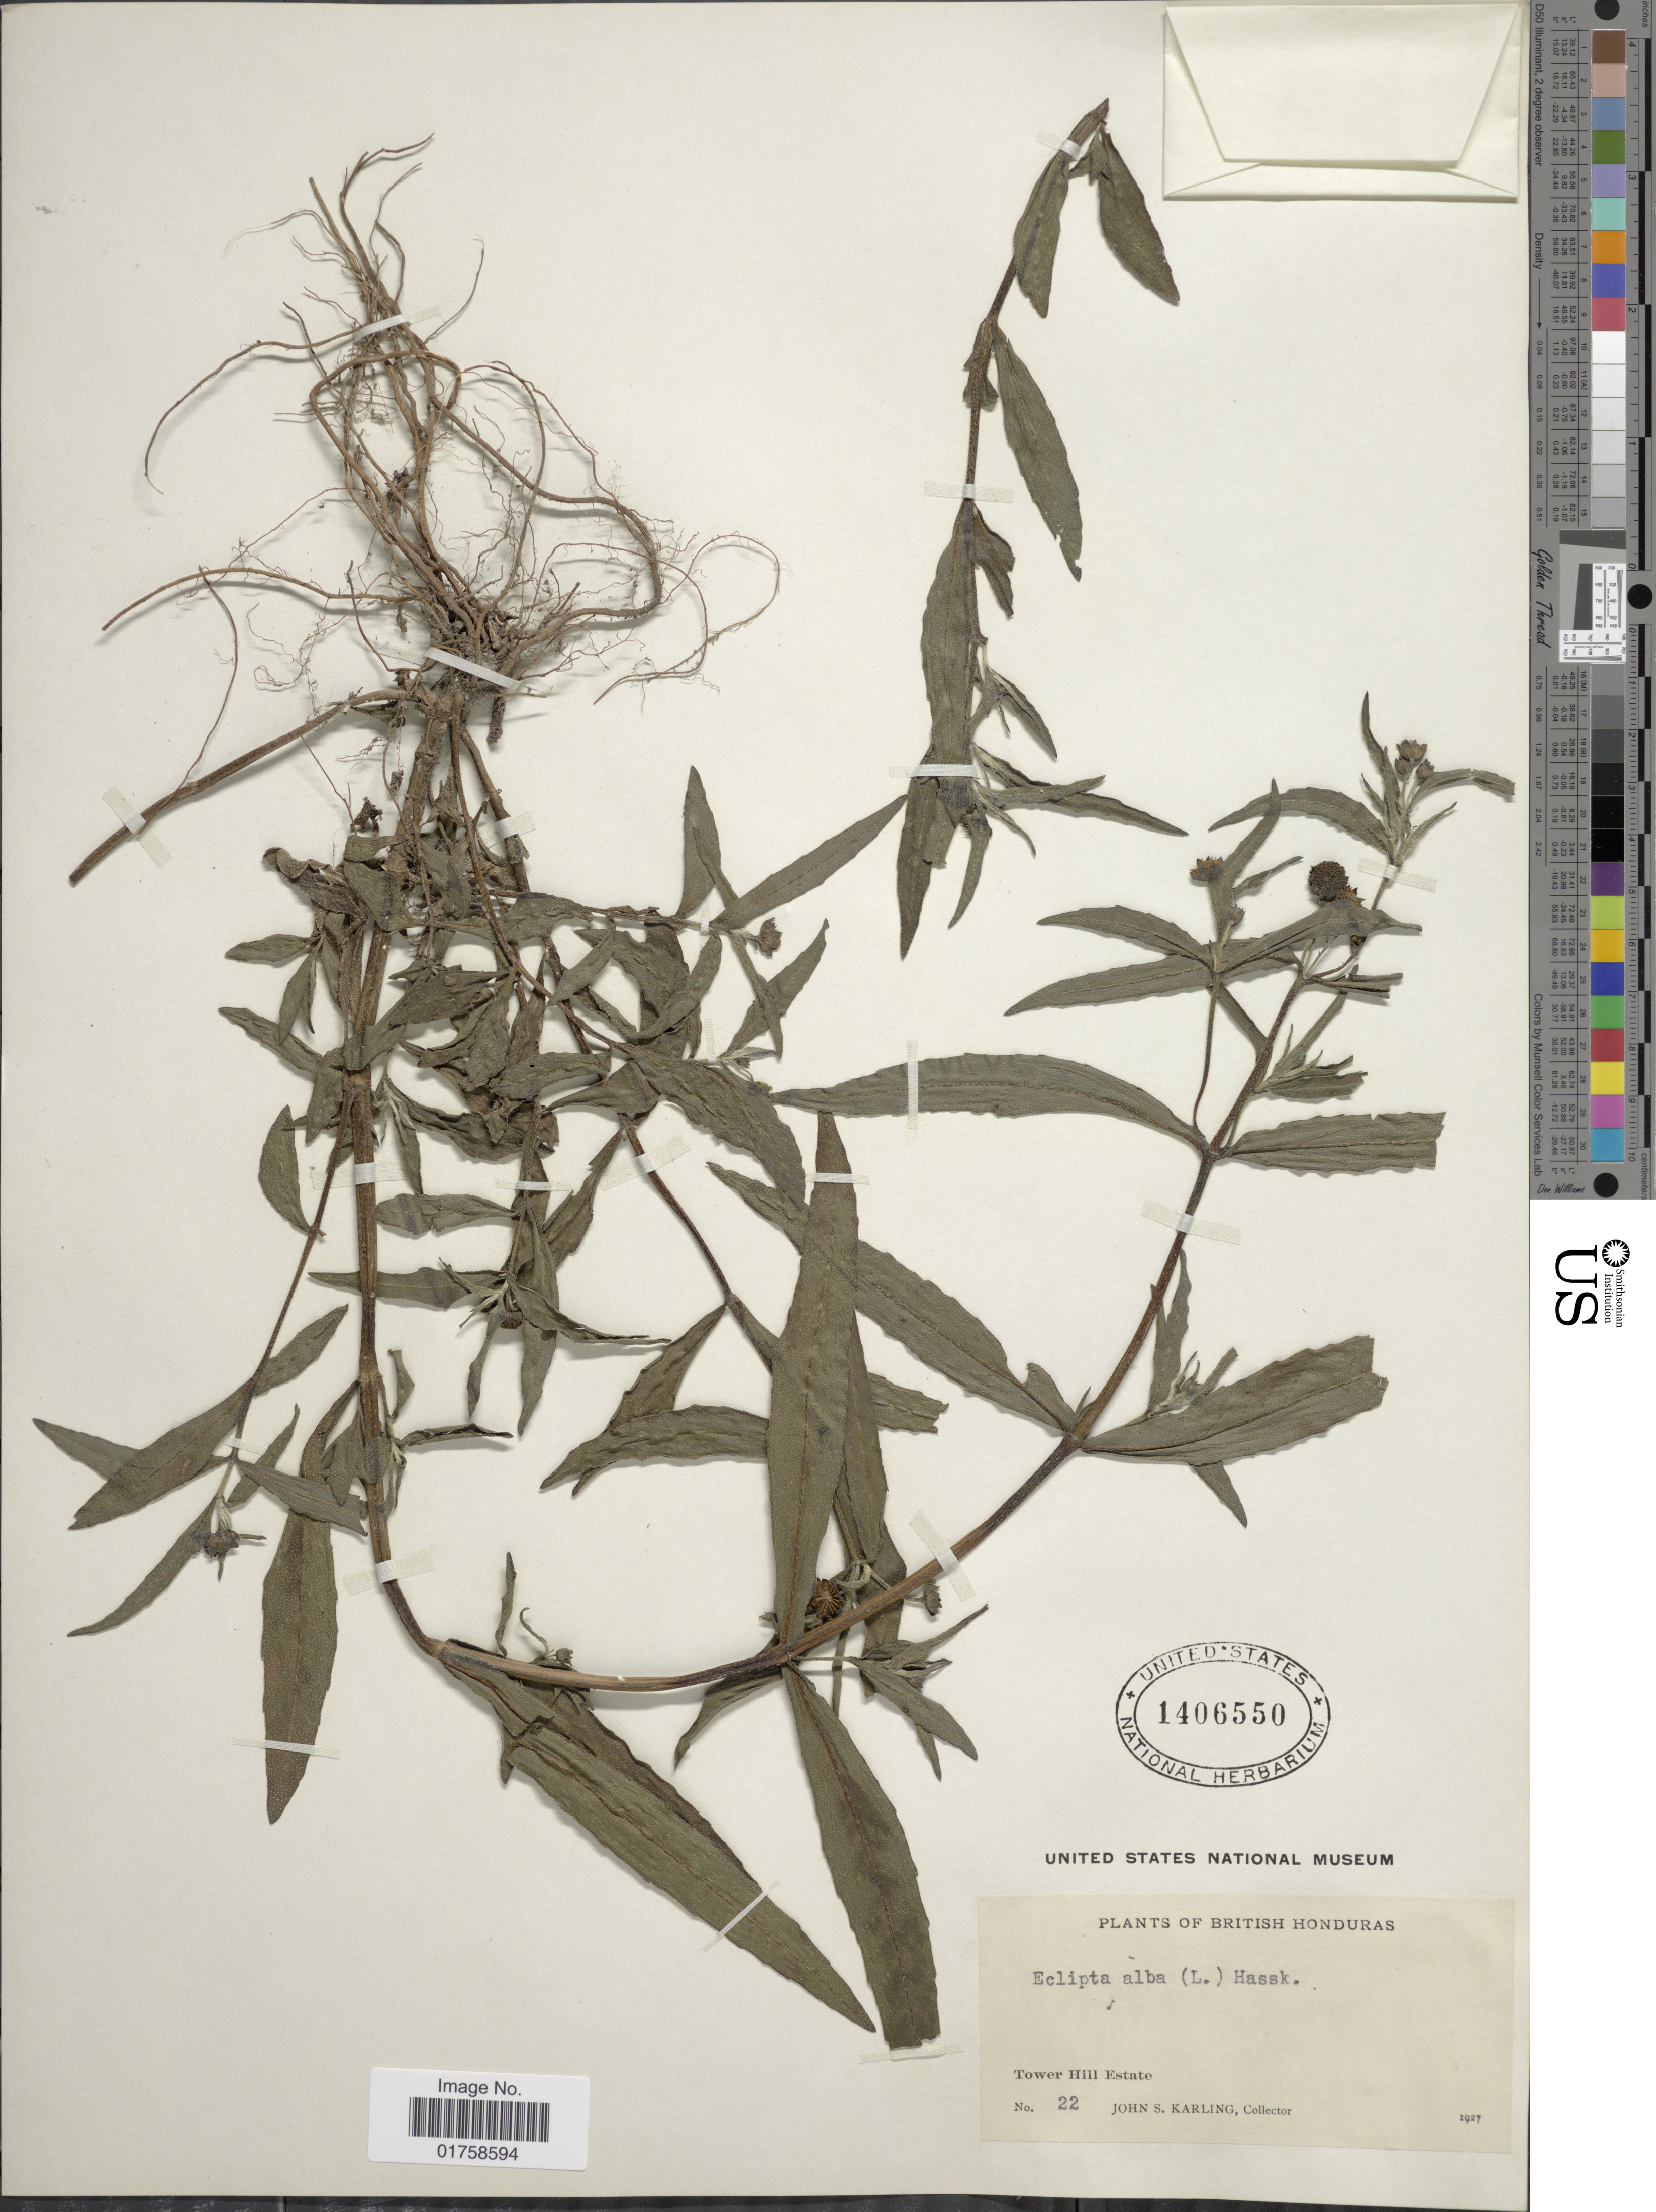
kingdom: Plantae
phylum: Tracheophyta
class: Magnoliopsida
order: Asterales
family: Asteraceae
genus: Eclipta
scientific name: Eclipta alba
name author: (L.) Hassk.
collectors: J. Karling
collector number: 22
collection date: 1927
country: Belize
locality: British Honduras. Tower Hill Estate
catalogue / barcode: US 1406550